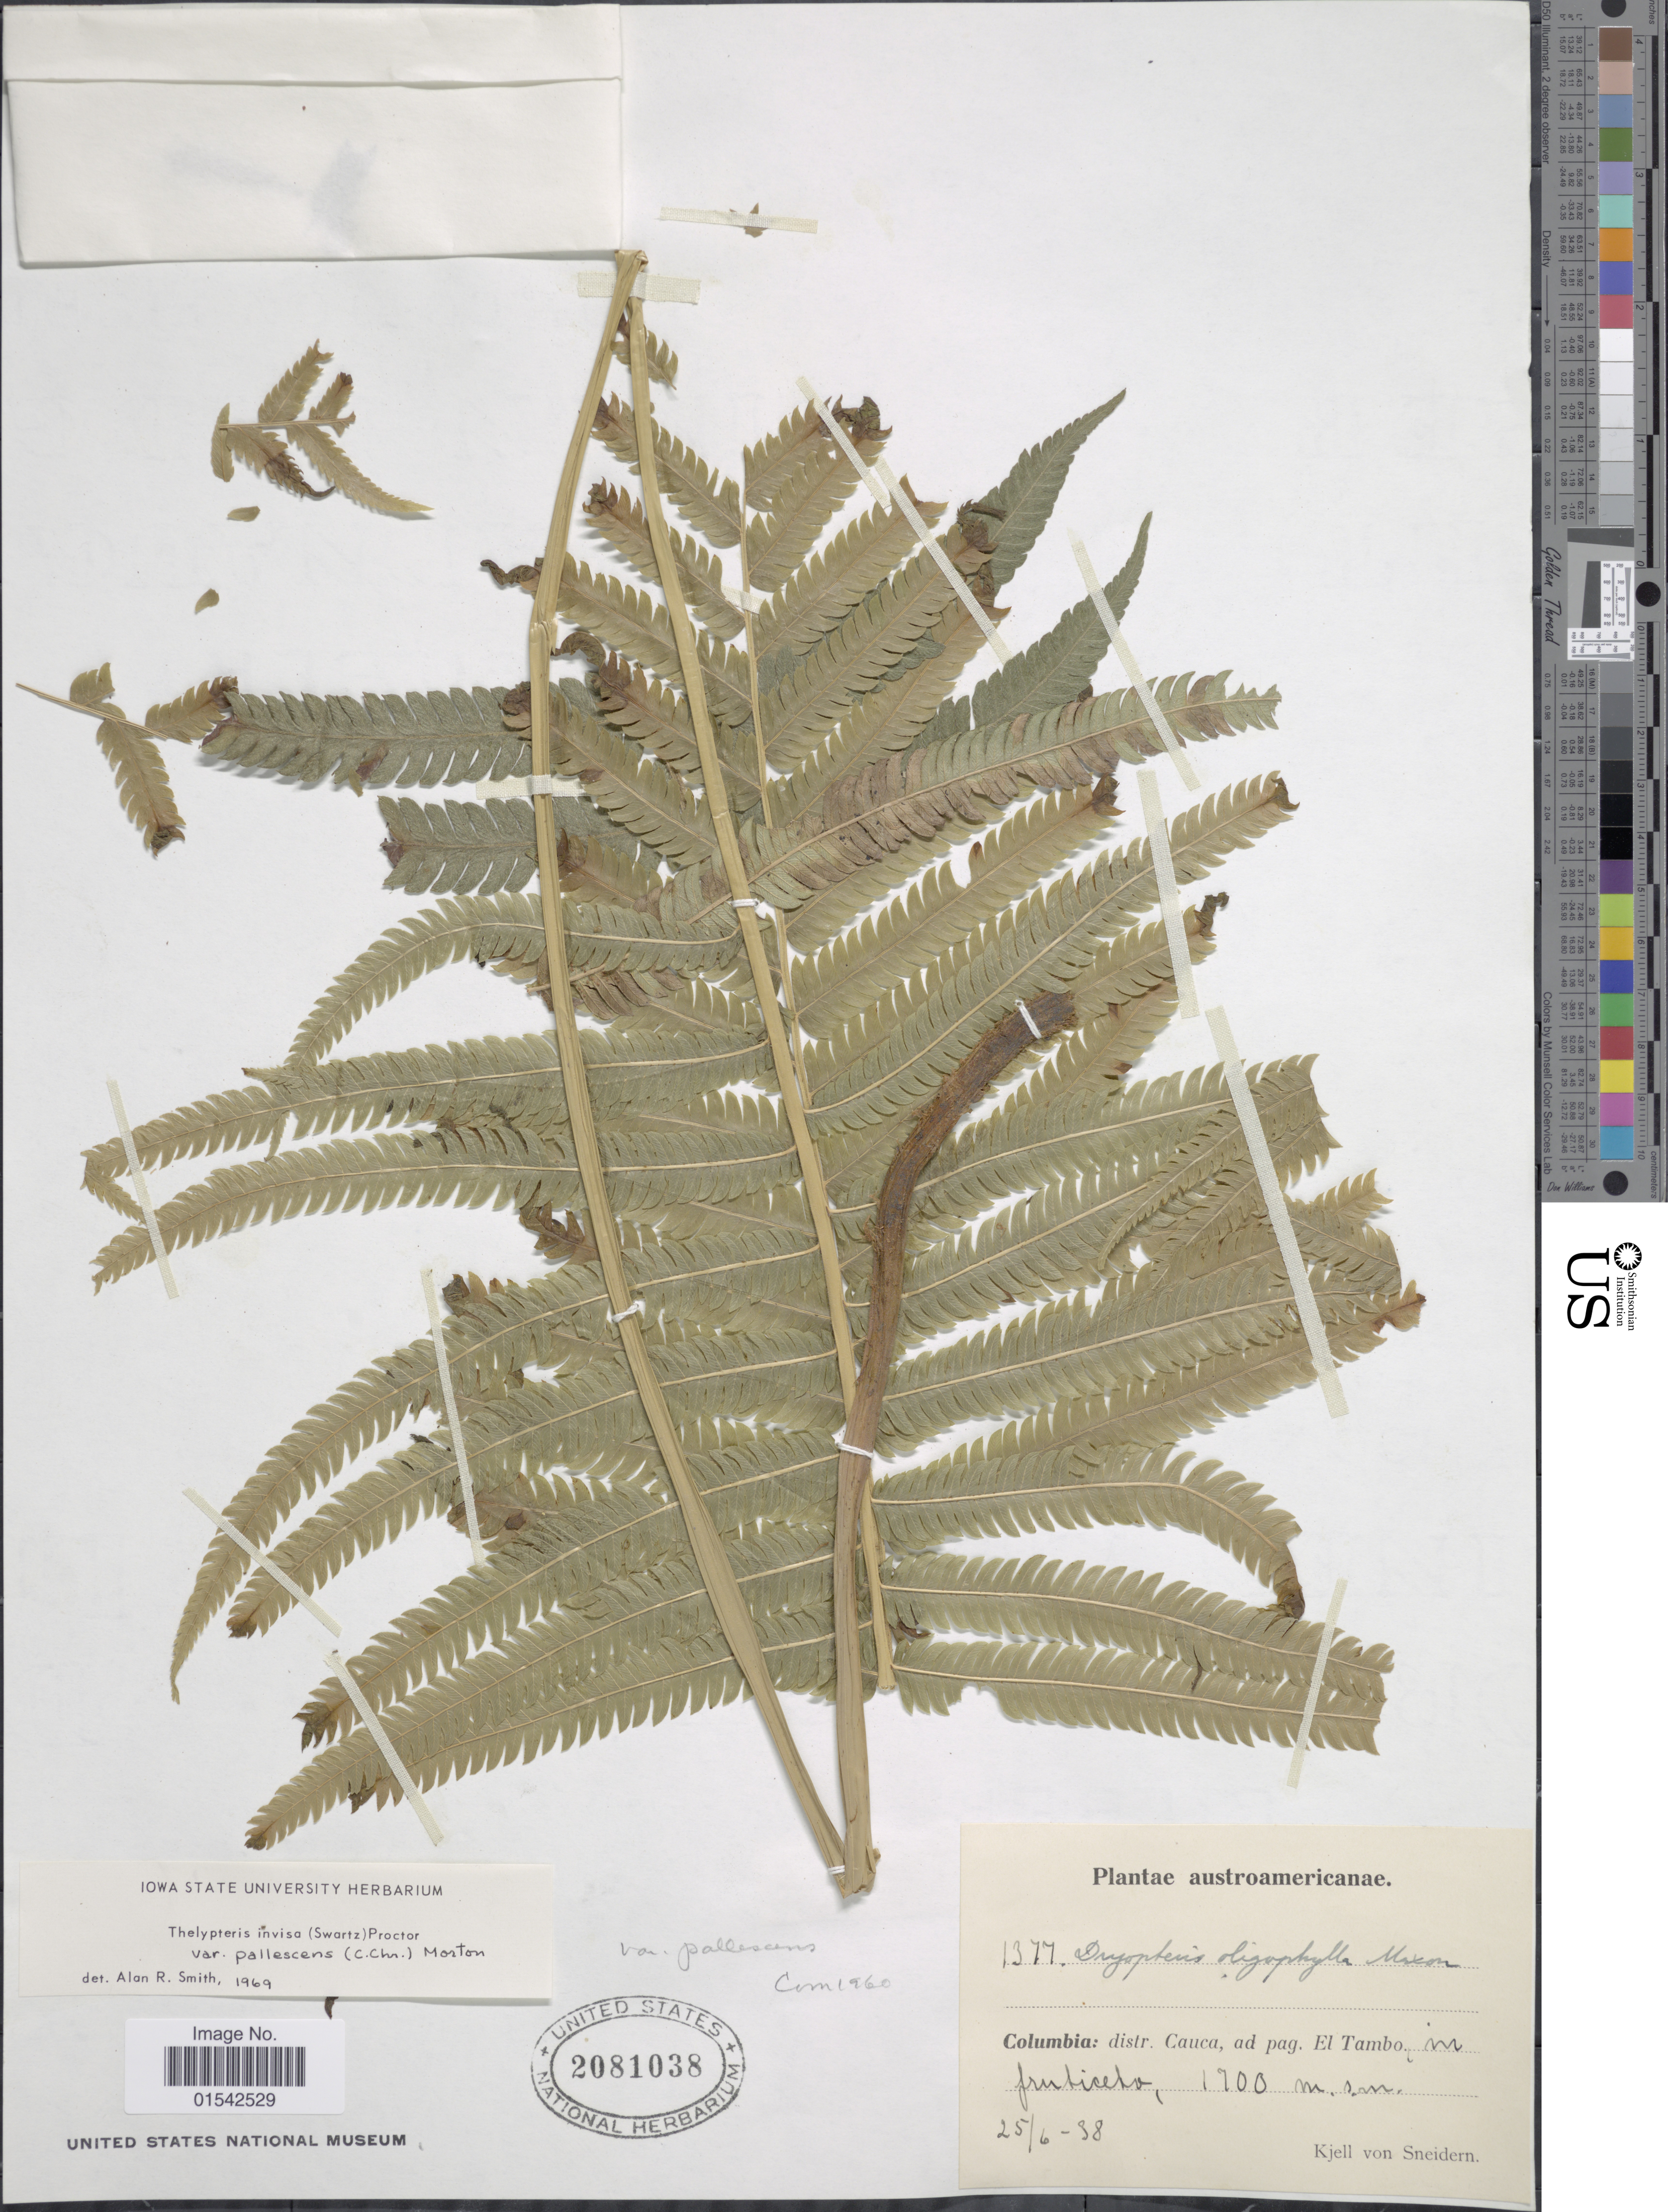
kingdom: Plantae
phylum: Tracheophyta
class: Polypodiopsida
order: Polypodiales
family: Thelypteridaceae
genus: Cyclosorus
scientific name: Cyclosorus grandis (A.R. Sm.) var. pallescens (C. Chr.) comb. ined.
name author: (A.R. Sm.)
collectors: K. von Sneidern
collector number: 1377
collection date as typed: Transcribed d/m/y: 25/6/38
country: Colombia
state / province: Cauca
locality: Ad pag. El Tambo, in fruticeto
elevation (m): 1700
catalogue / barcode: US 2081038